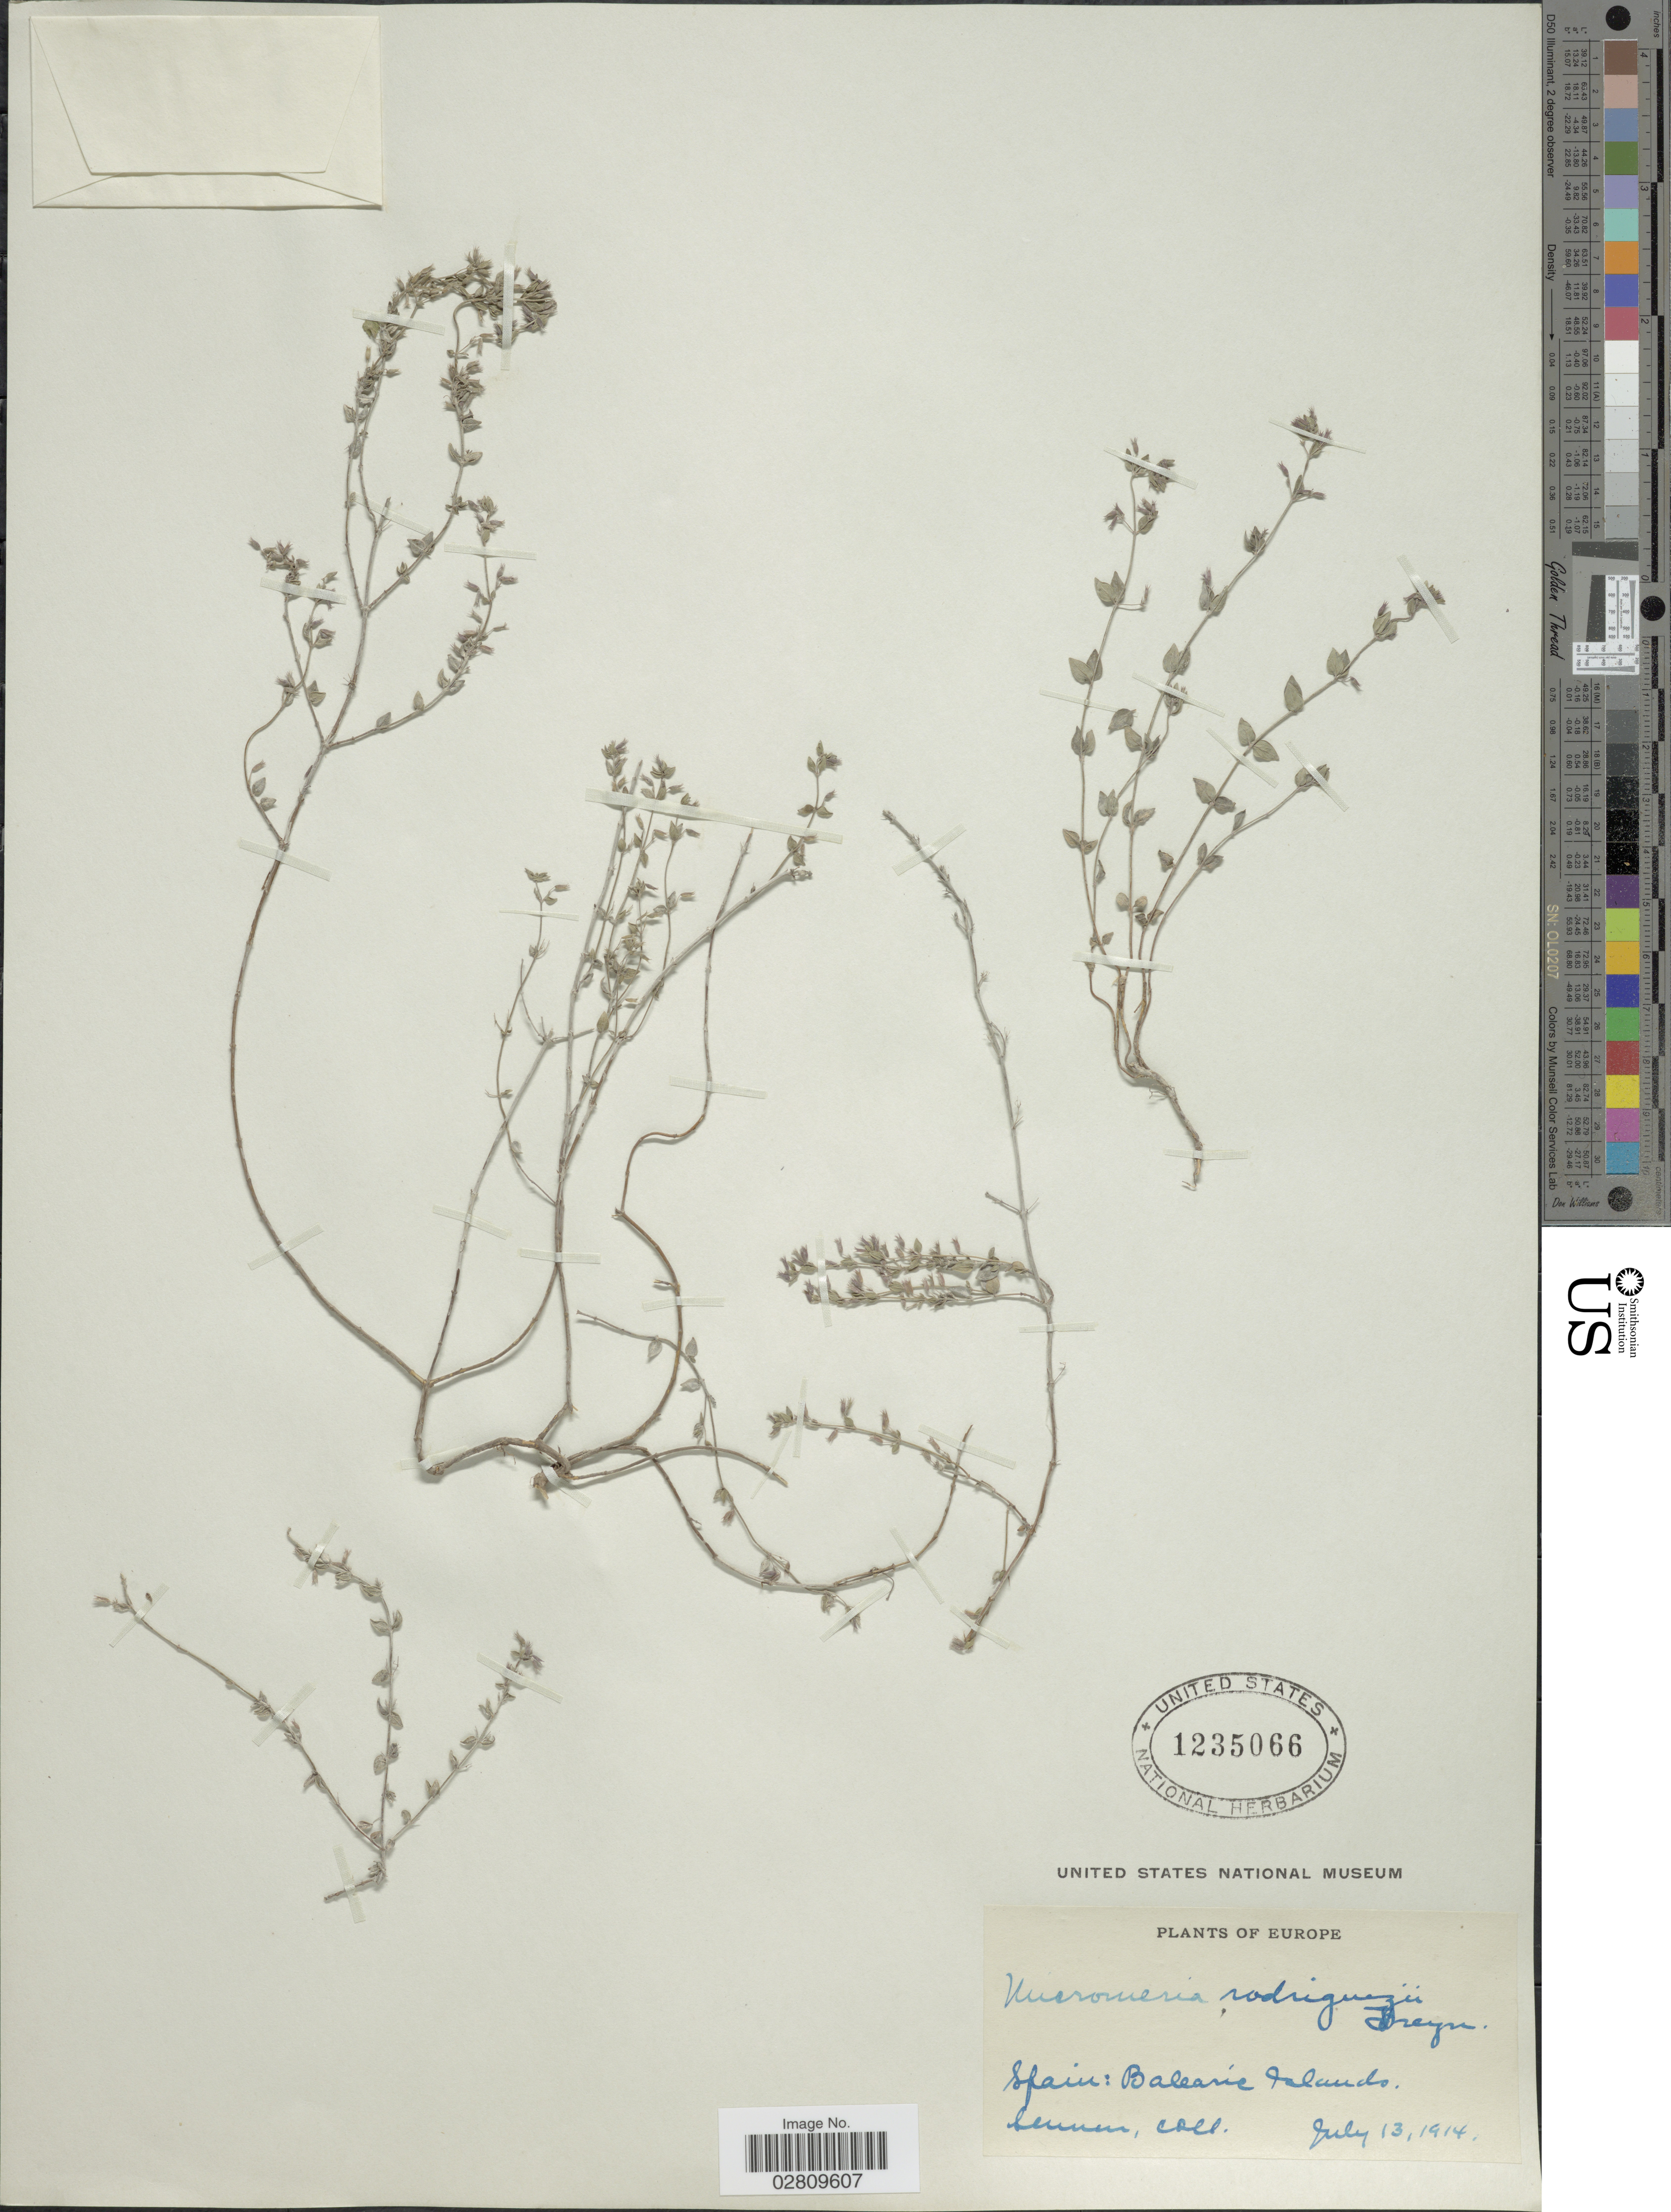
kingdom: Plantae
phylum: Tracheophyta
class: Magnoliopsida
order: Lamiales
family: Lamiaceae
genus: Micromeria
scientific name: Micromeria rodriguezii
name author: Freyn & Janka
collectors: E. Sennen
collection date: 1914-07-13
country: Spain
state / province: Islas Baleares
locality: Balearic Islands.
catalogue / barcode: US 1235066